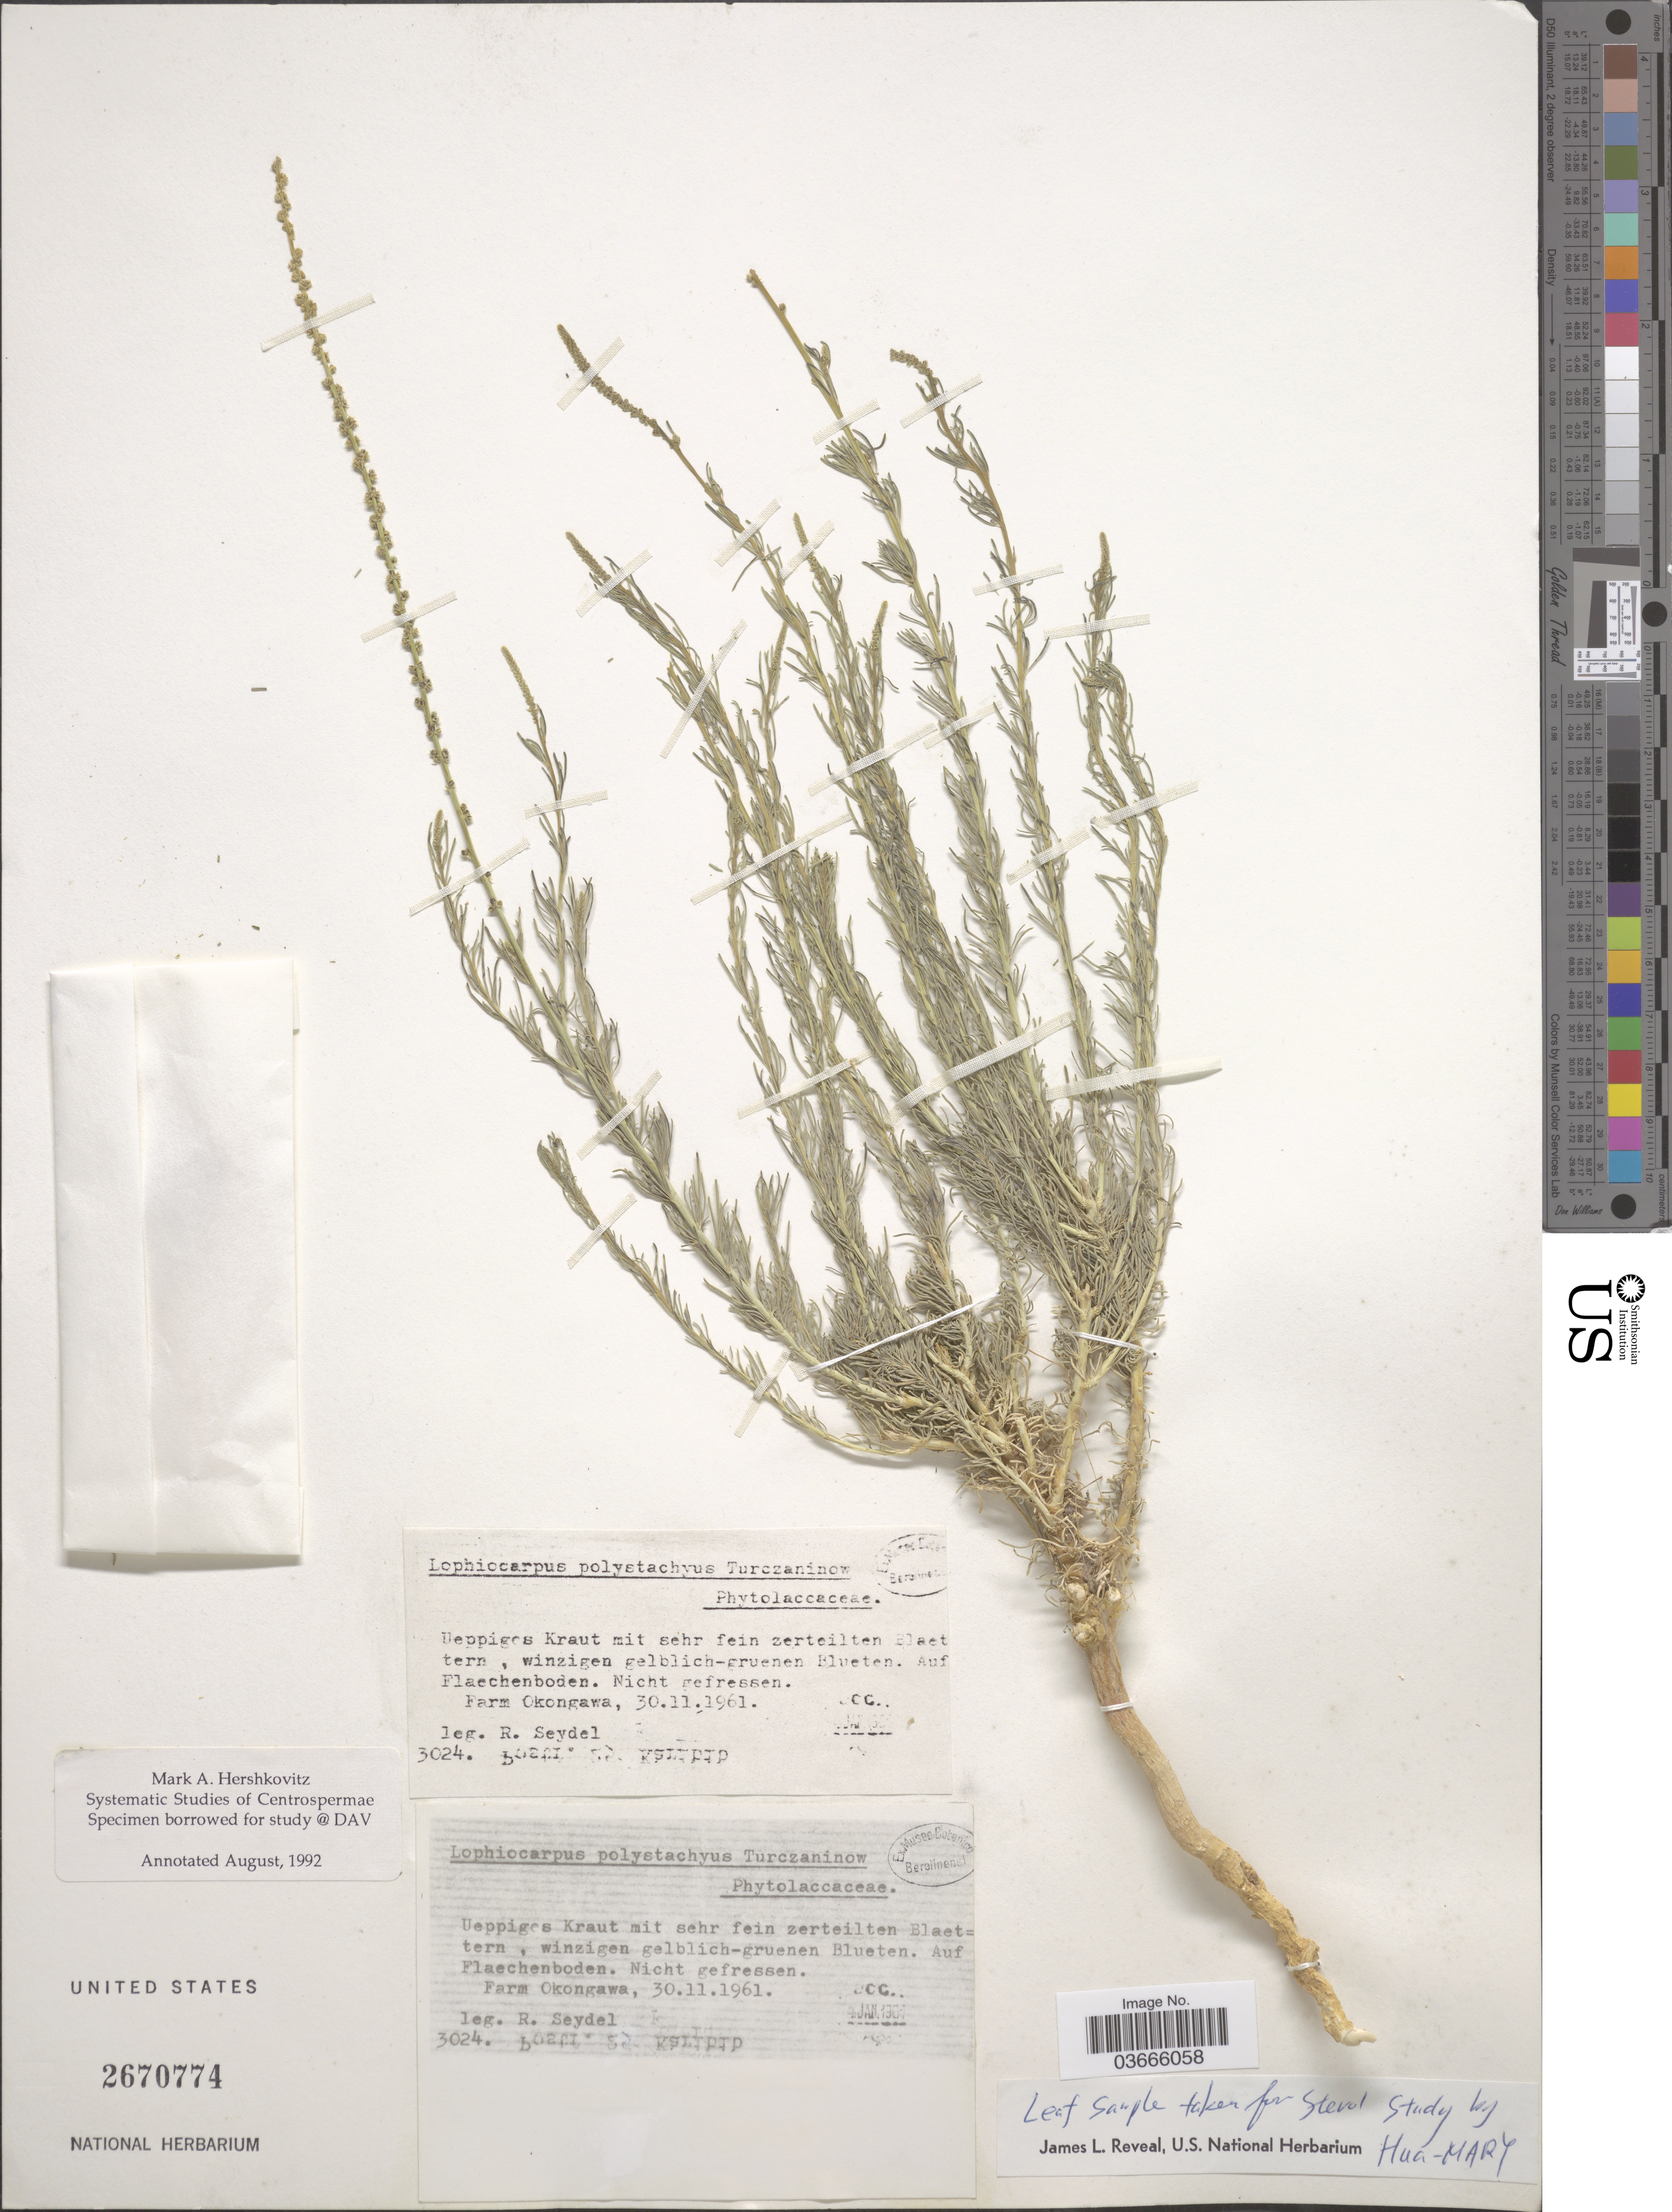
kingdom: Plantae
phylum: Tracheophyta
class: Magnoliopsida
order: Caryophyllales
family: Lophiocarpaceae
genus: Lophiocarpus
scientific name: Lophiocarpus polystachyus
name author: Turcz.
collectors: R. Seydel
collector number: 3024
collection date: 1961-11-30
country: Namibia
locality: Farm Okongawa.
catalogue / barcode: US 2670774